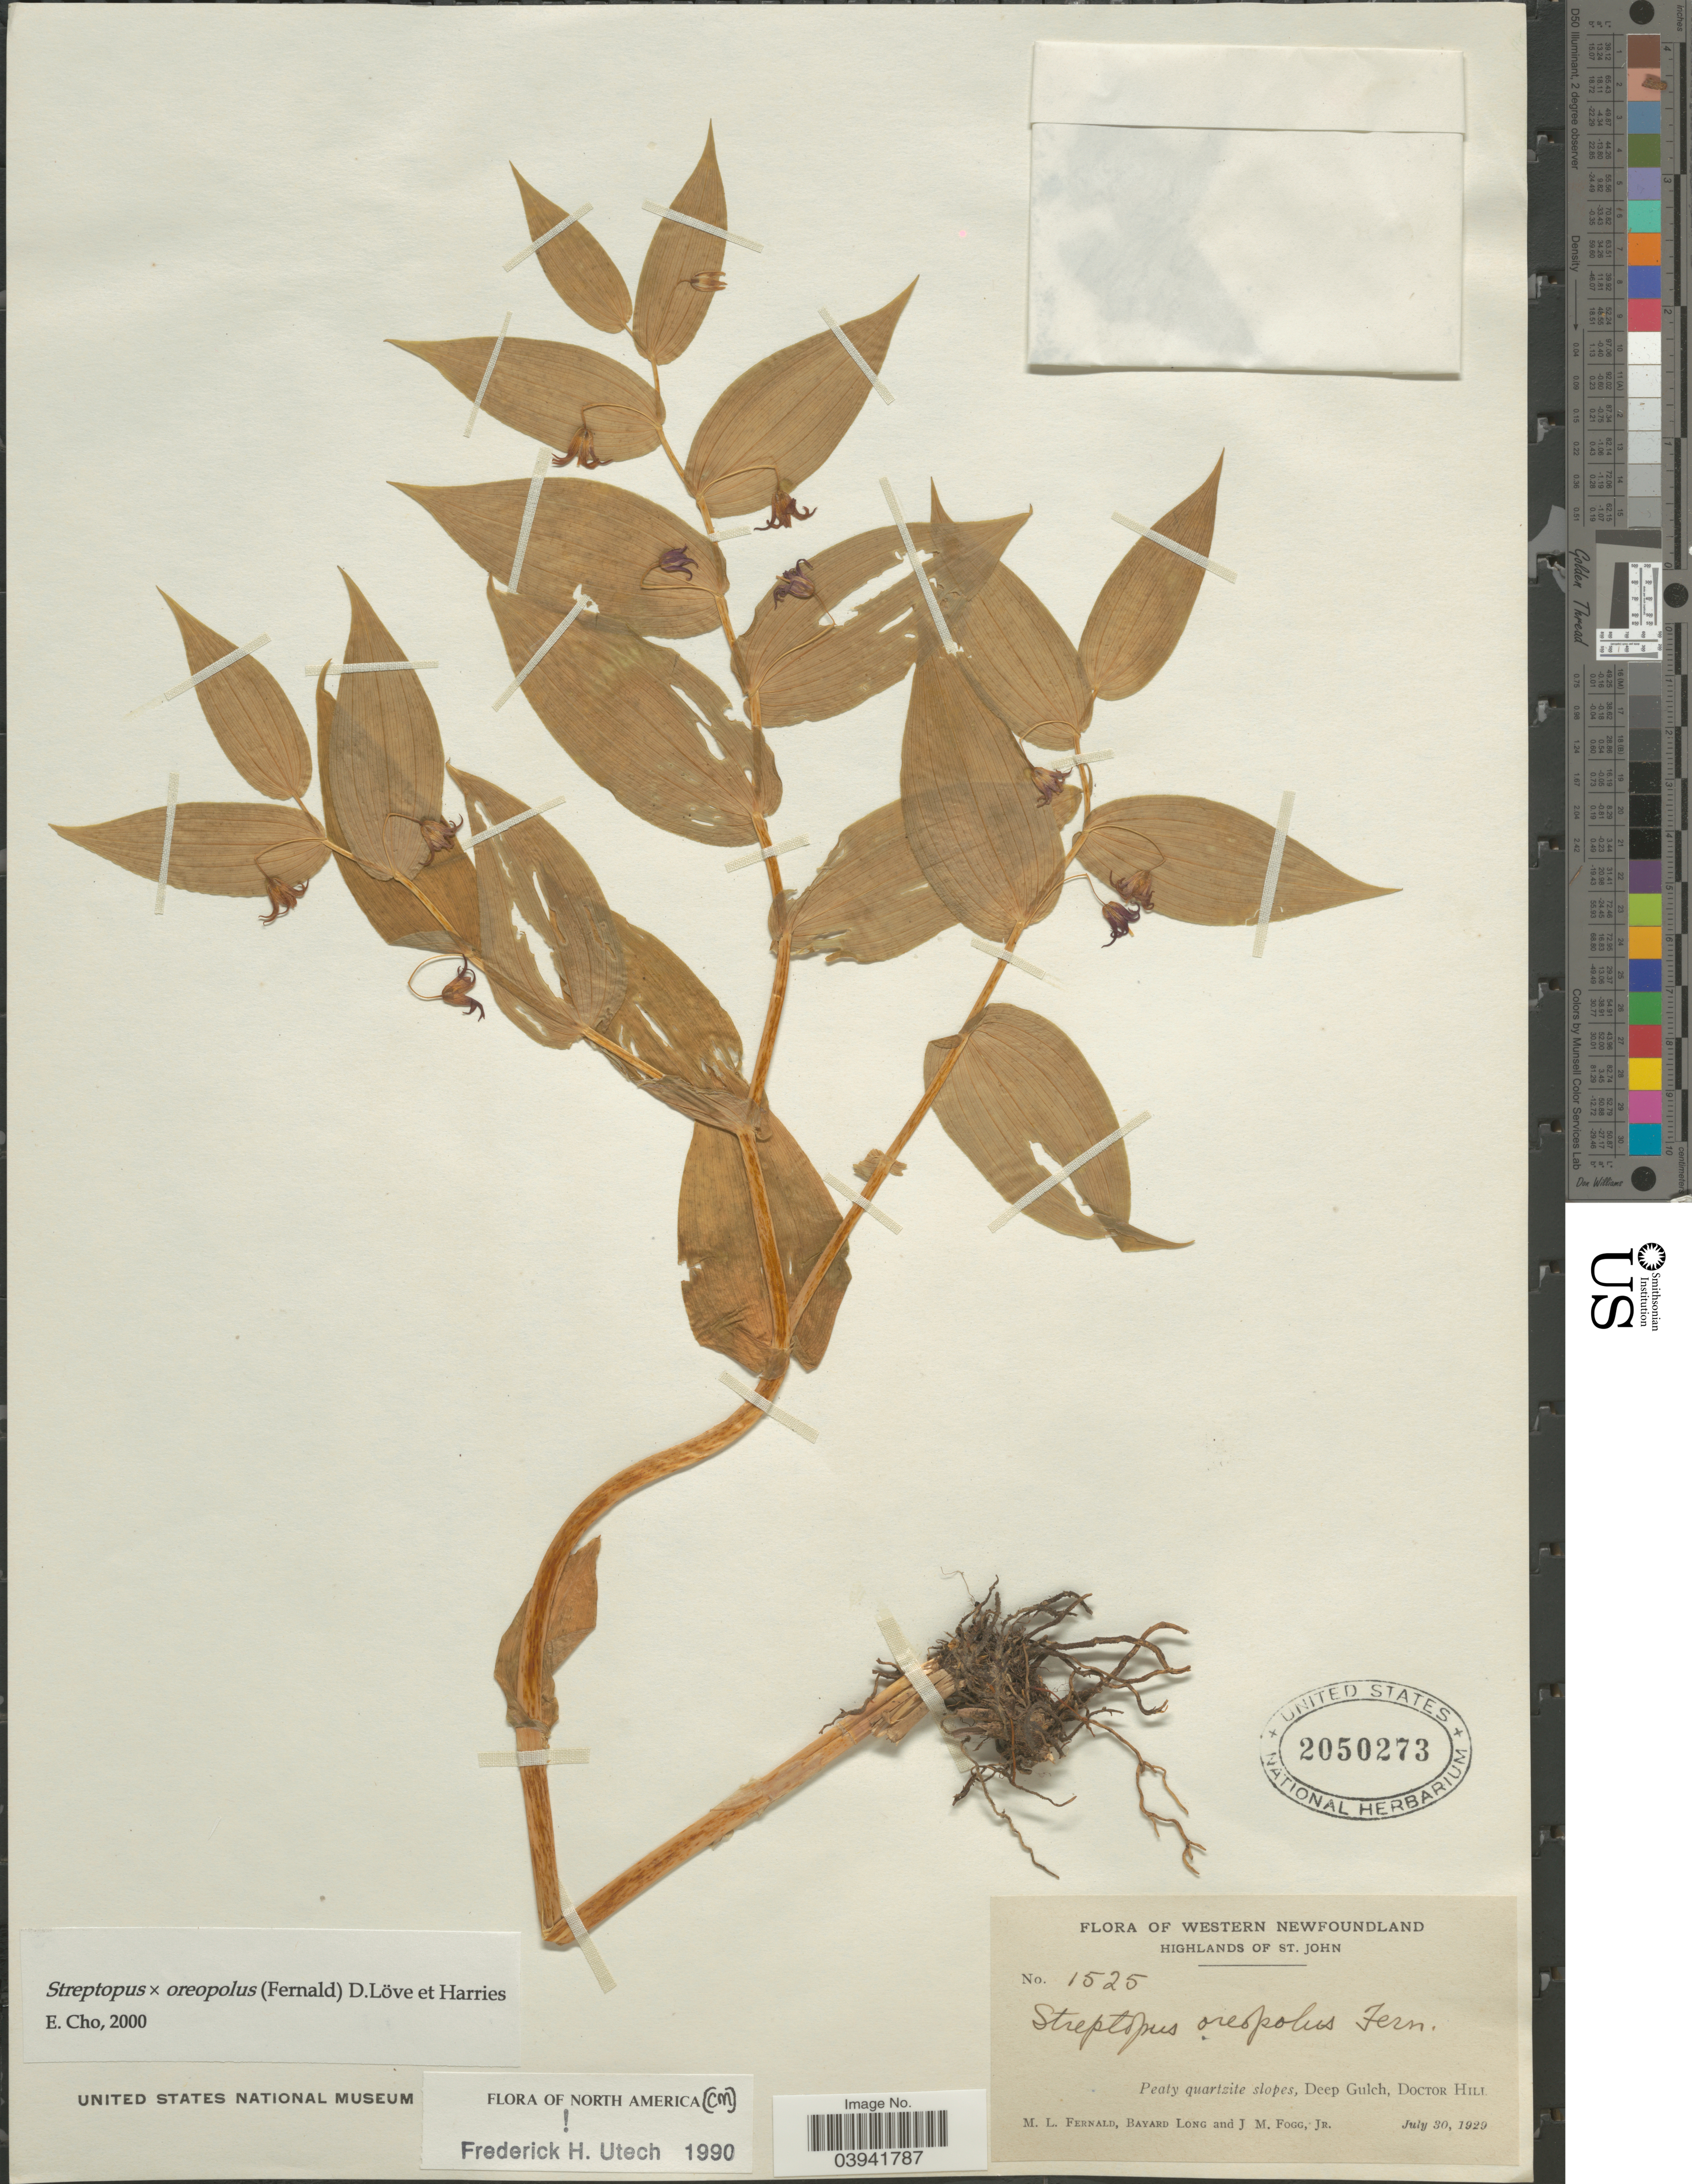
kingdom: Plantae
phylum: Tracheophyta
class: Liliopsida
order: Liliales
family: Liliaceae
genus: Streptopus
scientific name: Streptopus x oreopolus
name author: Fernald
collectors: M. L. Fernald, B. Long & J. Fogg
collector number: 1525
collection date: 1929-07-30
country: Canada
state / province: Newfoundland and Labrador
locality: Western Newfoundland. Highlands of St. John. Peaty quartzite slopes, Deep Gulch, Doctor Hill.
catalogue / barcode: US 2050273